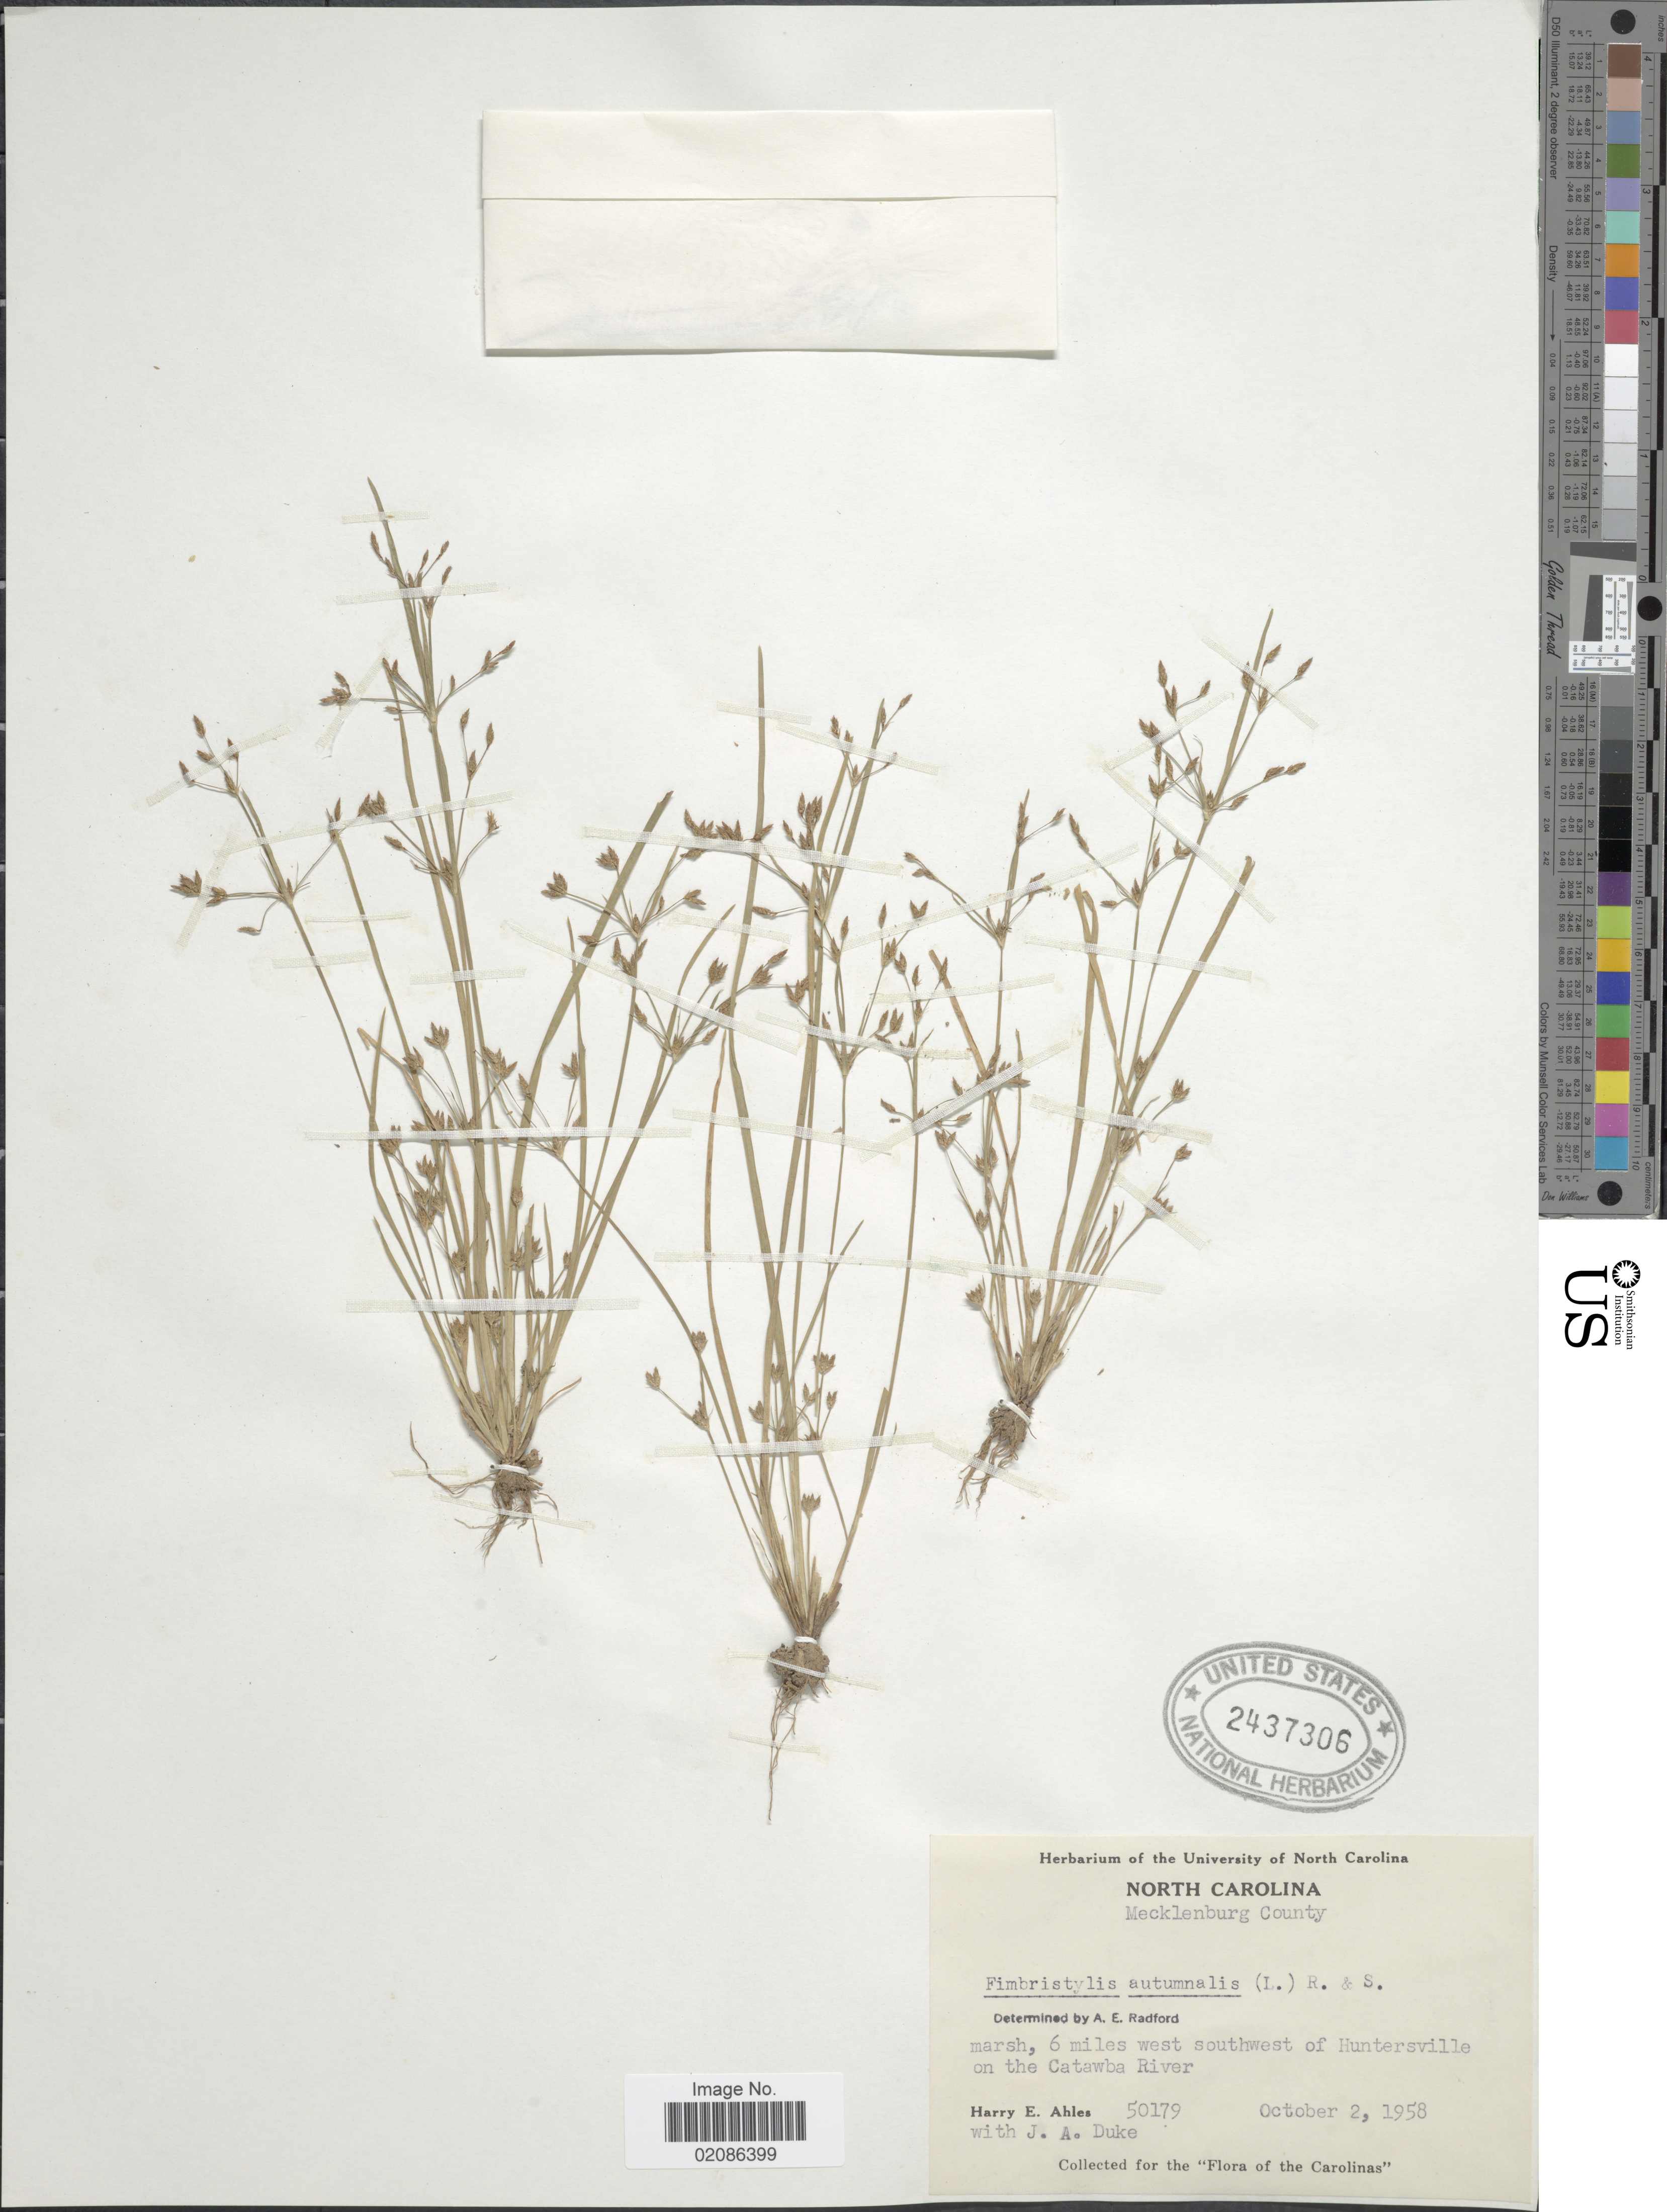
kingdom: Plantae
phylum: Tracheophyta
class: Liliopsida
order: Poales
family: Cyperaceae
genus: Fimbristylis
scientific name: Fimbristylis autumnalis (L.) Roem. & Schult.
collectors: H. E. Ahles & J. A. Duke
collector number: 50179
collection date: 1958-10-02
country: United States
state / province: North Carolina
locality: Mecklenburg County, marsh, 6 miles southwest of Huntersville on the Catawba River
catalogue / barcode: US 2437306